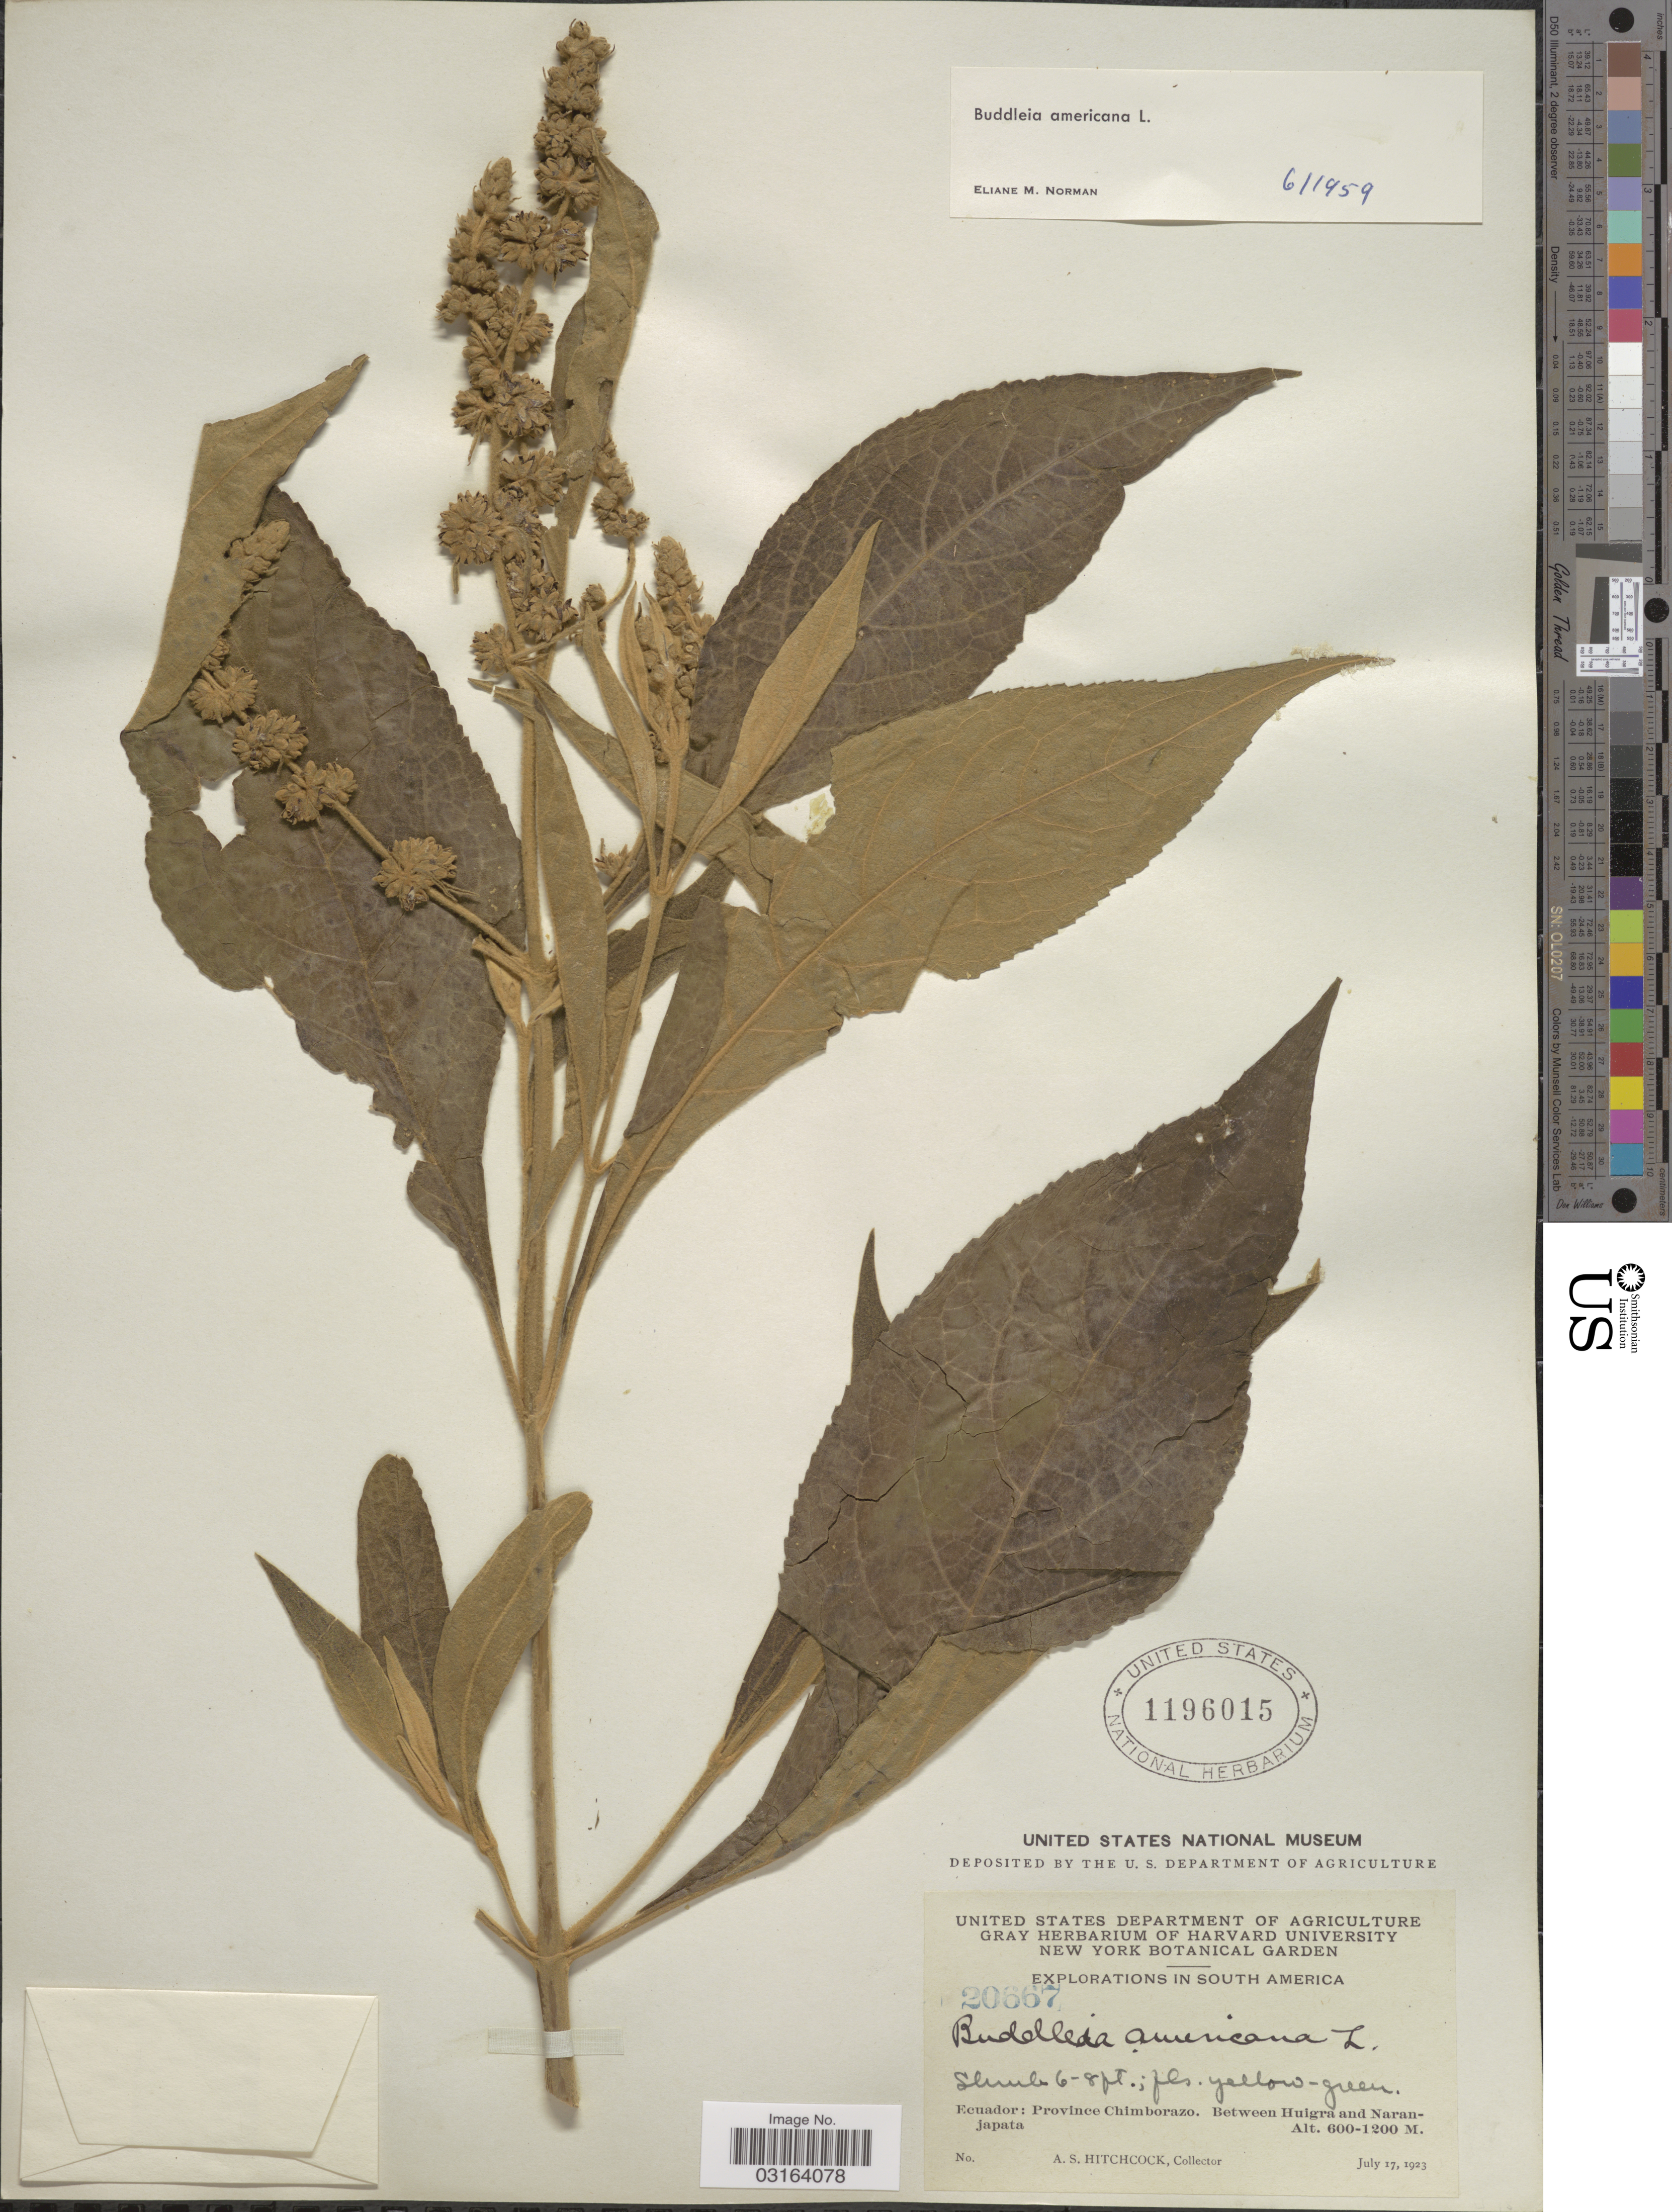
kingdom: Plantae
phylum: Tracheophyta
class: Magnoliopsida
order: Lamiales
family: Scrophulariaceae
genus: Buddleja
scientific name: Buddleja americana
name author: L.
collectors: A. S. Hitchcock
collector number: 20667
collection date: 1923-07-17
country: Ecuador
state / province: Chimborazo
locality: Between Huigra and Naranjapata.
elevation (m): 600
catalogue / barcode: US 1196015